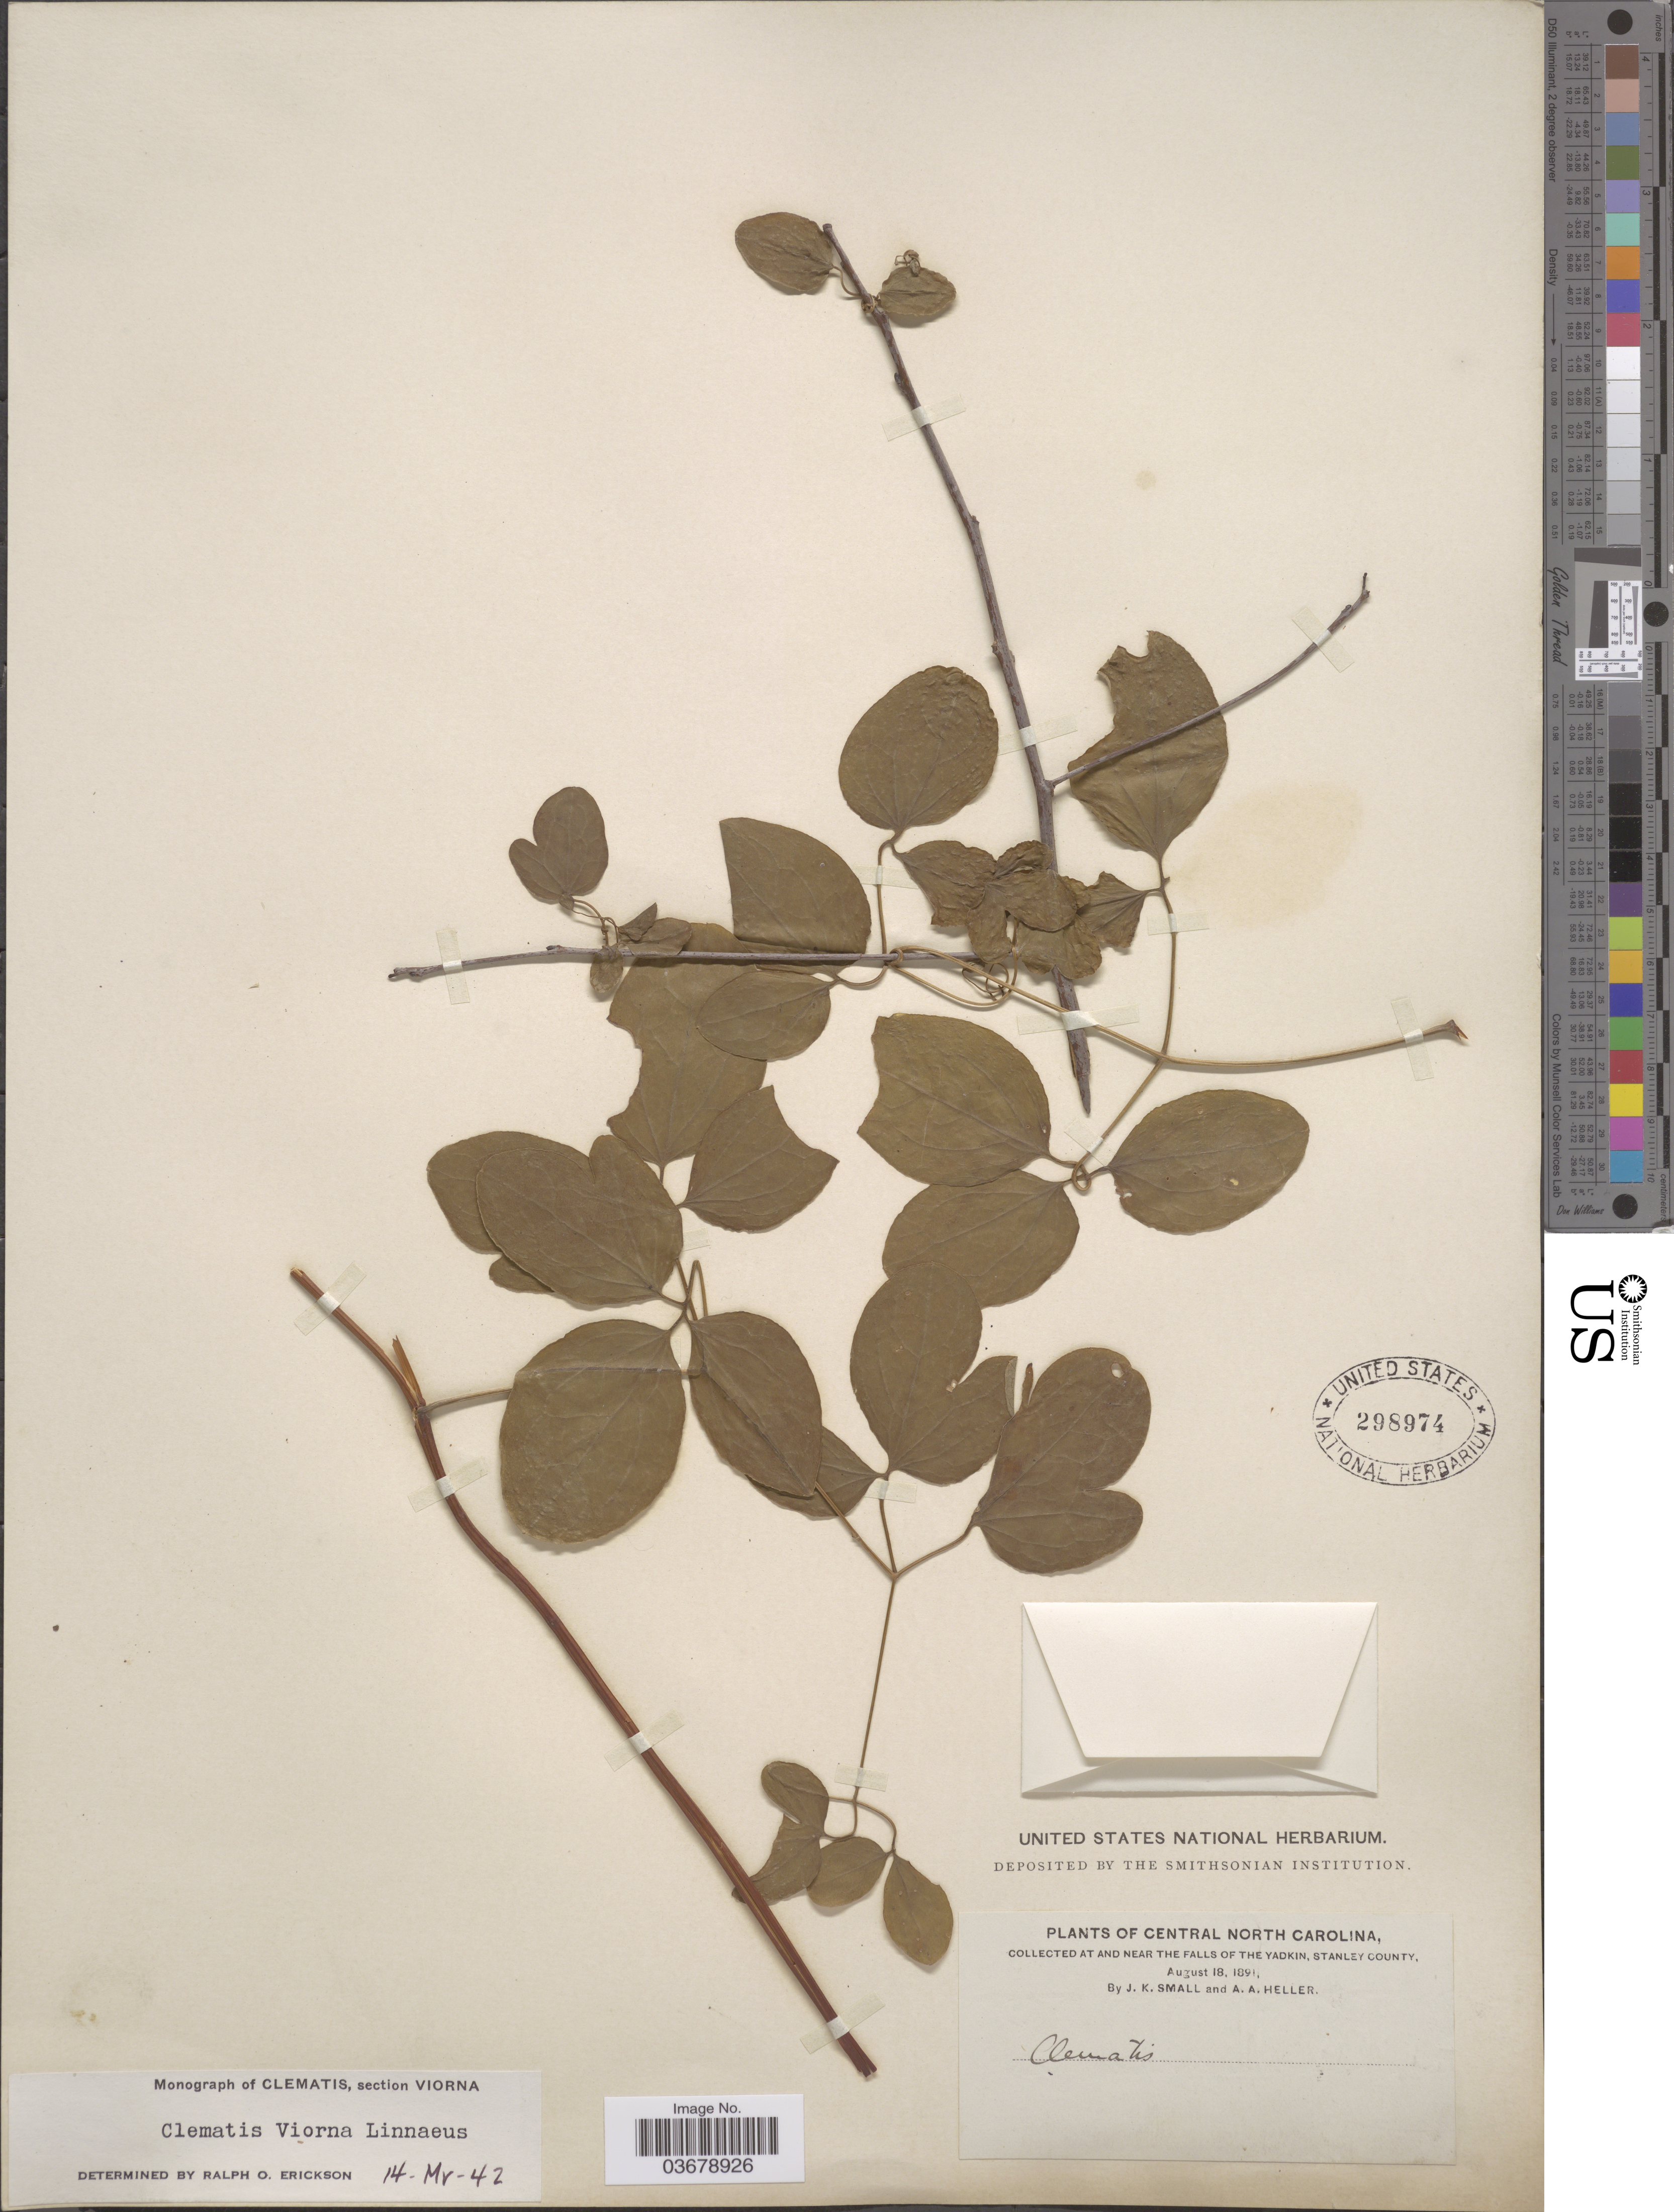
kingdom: Plantae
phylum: Tracheophyta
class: Magnoliopsida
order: Ranunculales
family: Ranunculaceae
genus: Clematis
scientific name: Clematis viorna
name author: L.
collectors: J. K. Small & A. A. Heller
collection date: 1891-08-18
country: United States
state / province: North Carolina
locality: Central North Carolina. At and near the Falls of the Yadkin, Stanley County.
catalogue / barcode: US 298974